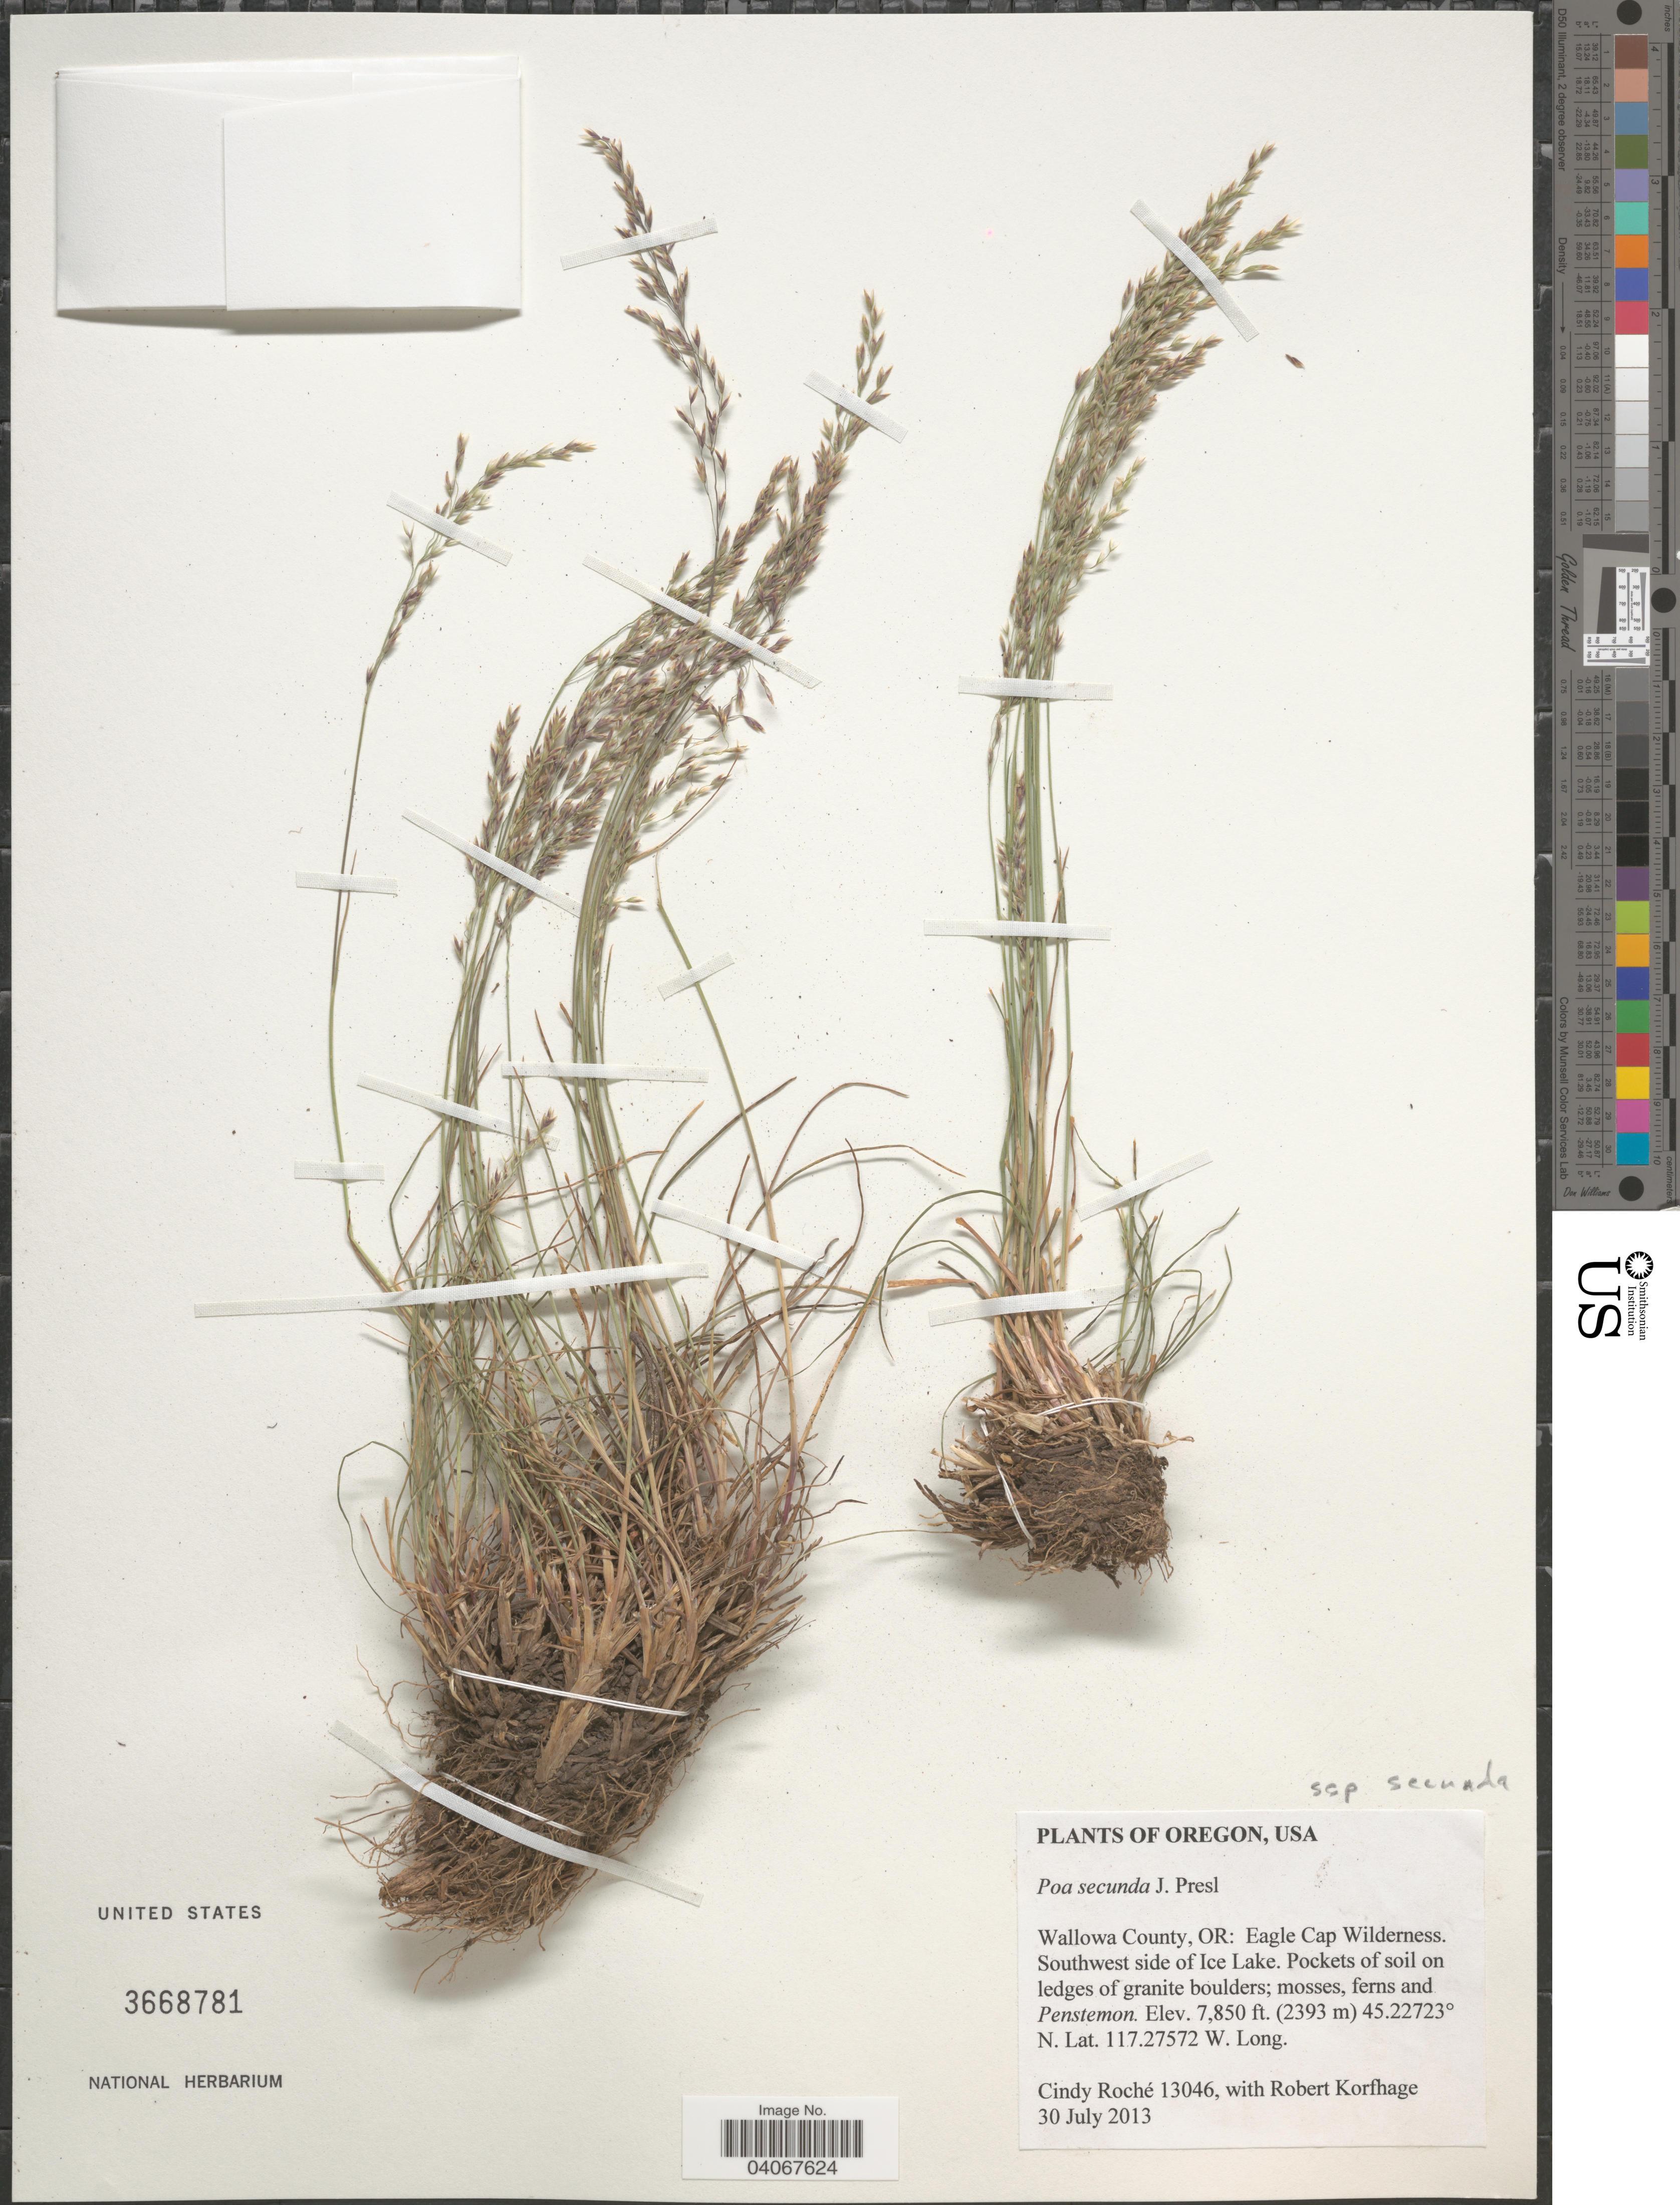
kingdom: Plantae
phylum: Tracheophyta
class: Liliopsida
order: Poales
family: Poaceae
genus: Poa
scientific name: Poa secunda subsp. secunda var. secunda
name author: J. Presl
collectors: C. Roché & R. Korfhage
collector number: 13046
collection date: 2013-07-30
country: United States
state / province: Oregon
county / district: Wallowa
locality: Wallowa County: Eagle Cap Wilderness. Southwest side of Ice Lake.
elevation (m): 2393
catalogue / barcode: US 3668781